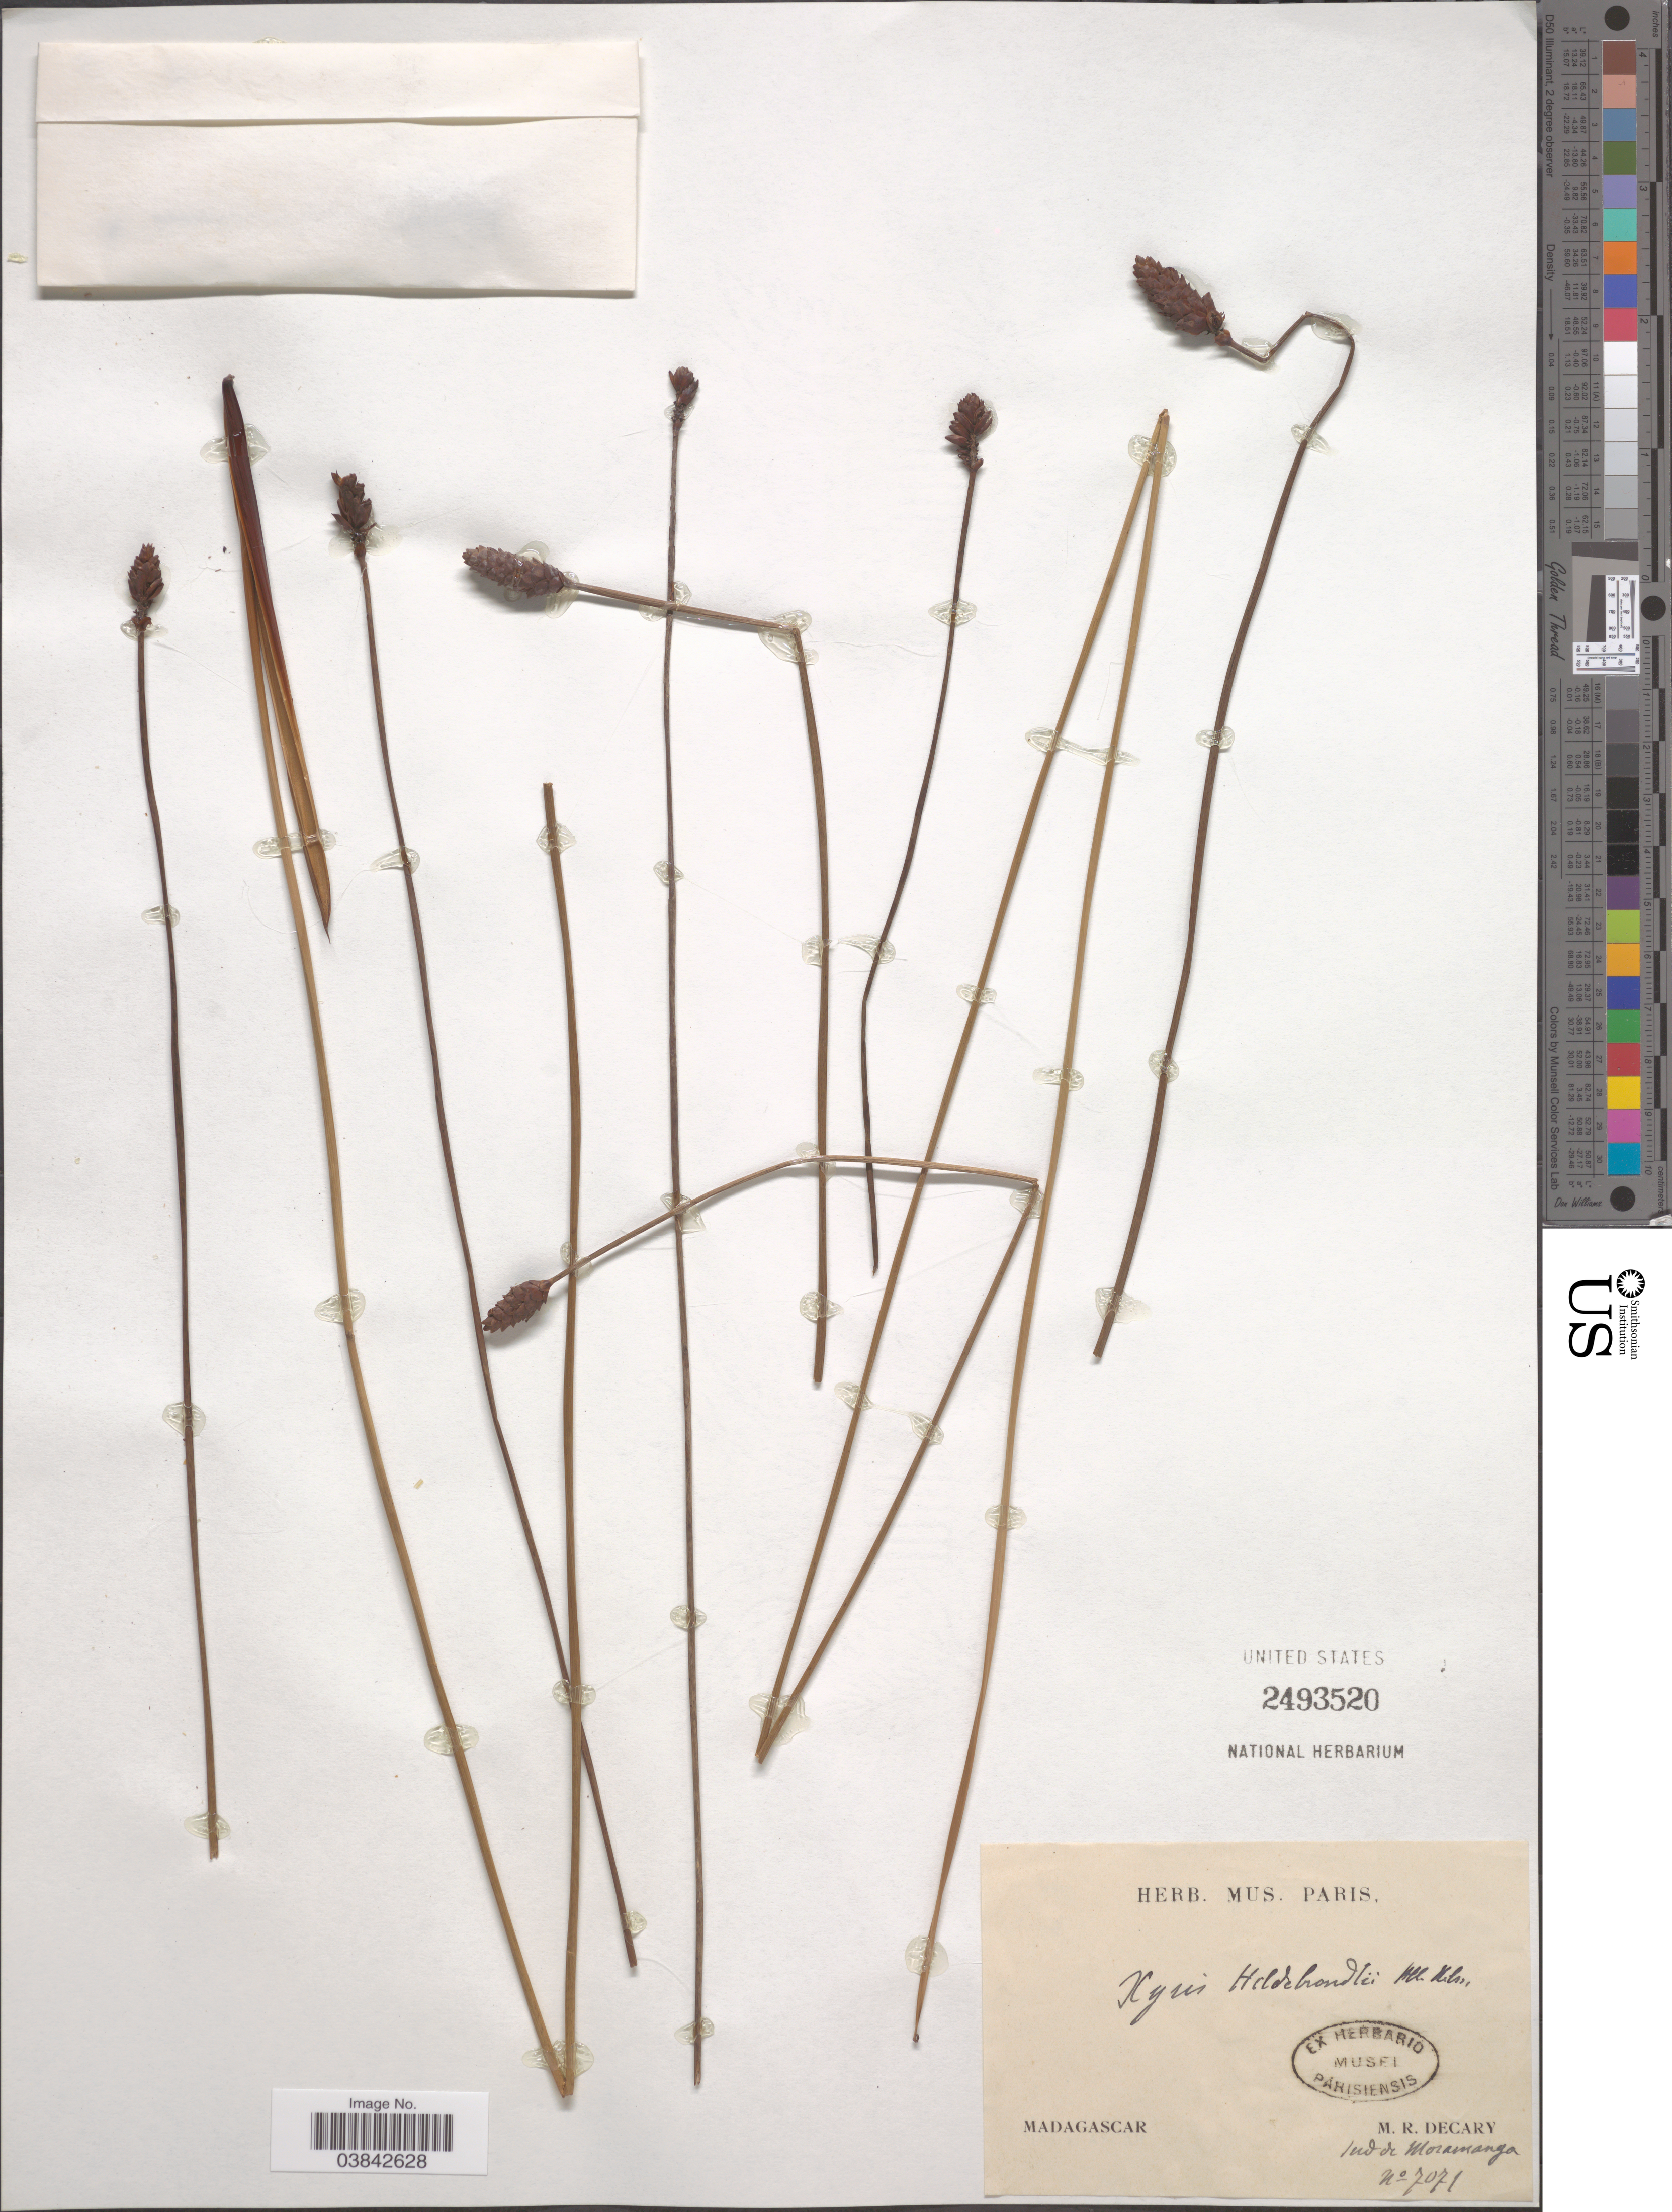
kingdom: Plantae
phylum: Tracheophyta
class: Liliopsida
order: Poales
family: Xyridaceae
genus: Xyris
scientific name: Xyris congensis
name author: Büttner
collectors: R. Decary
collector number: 7071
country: Madagascar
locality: Ind de Moramanga.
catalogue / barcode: US 2493520